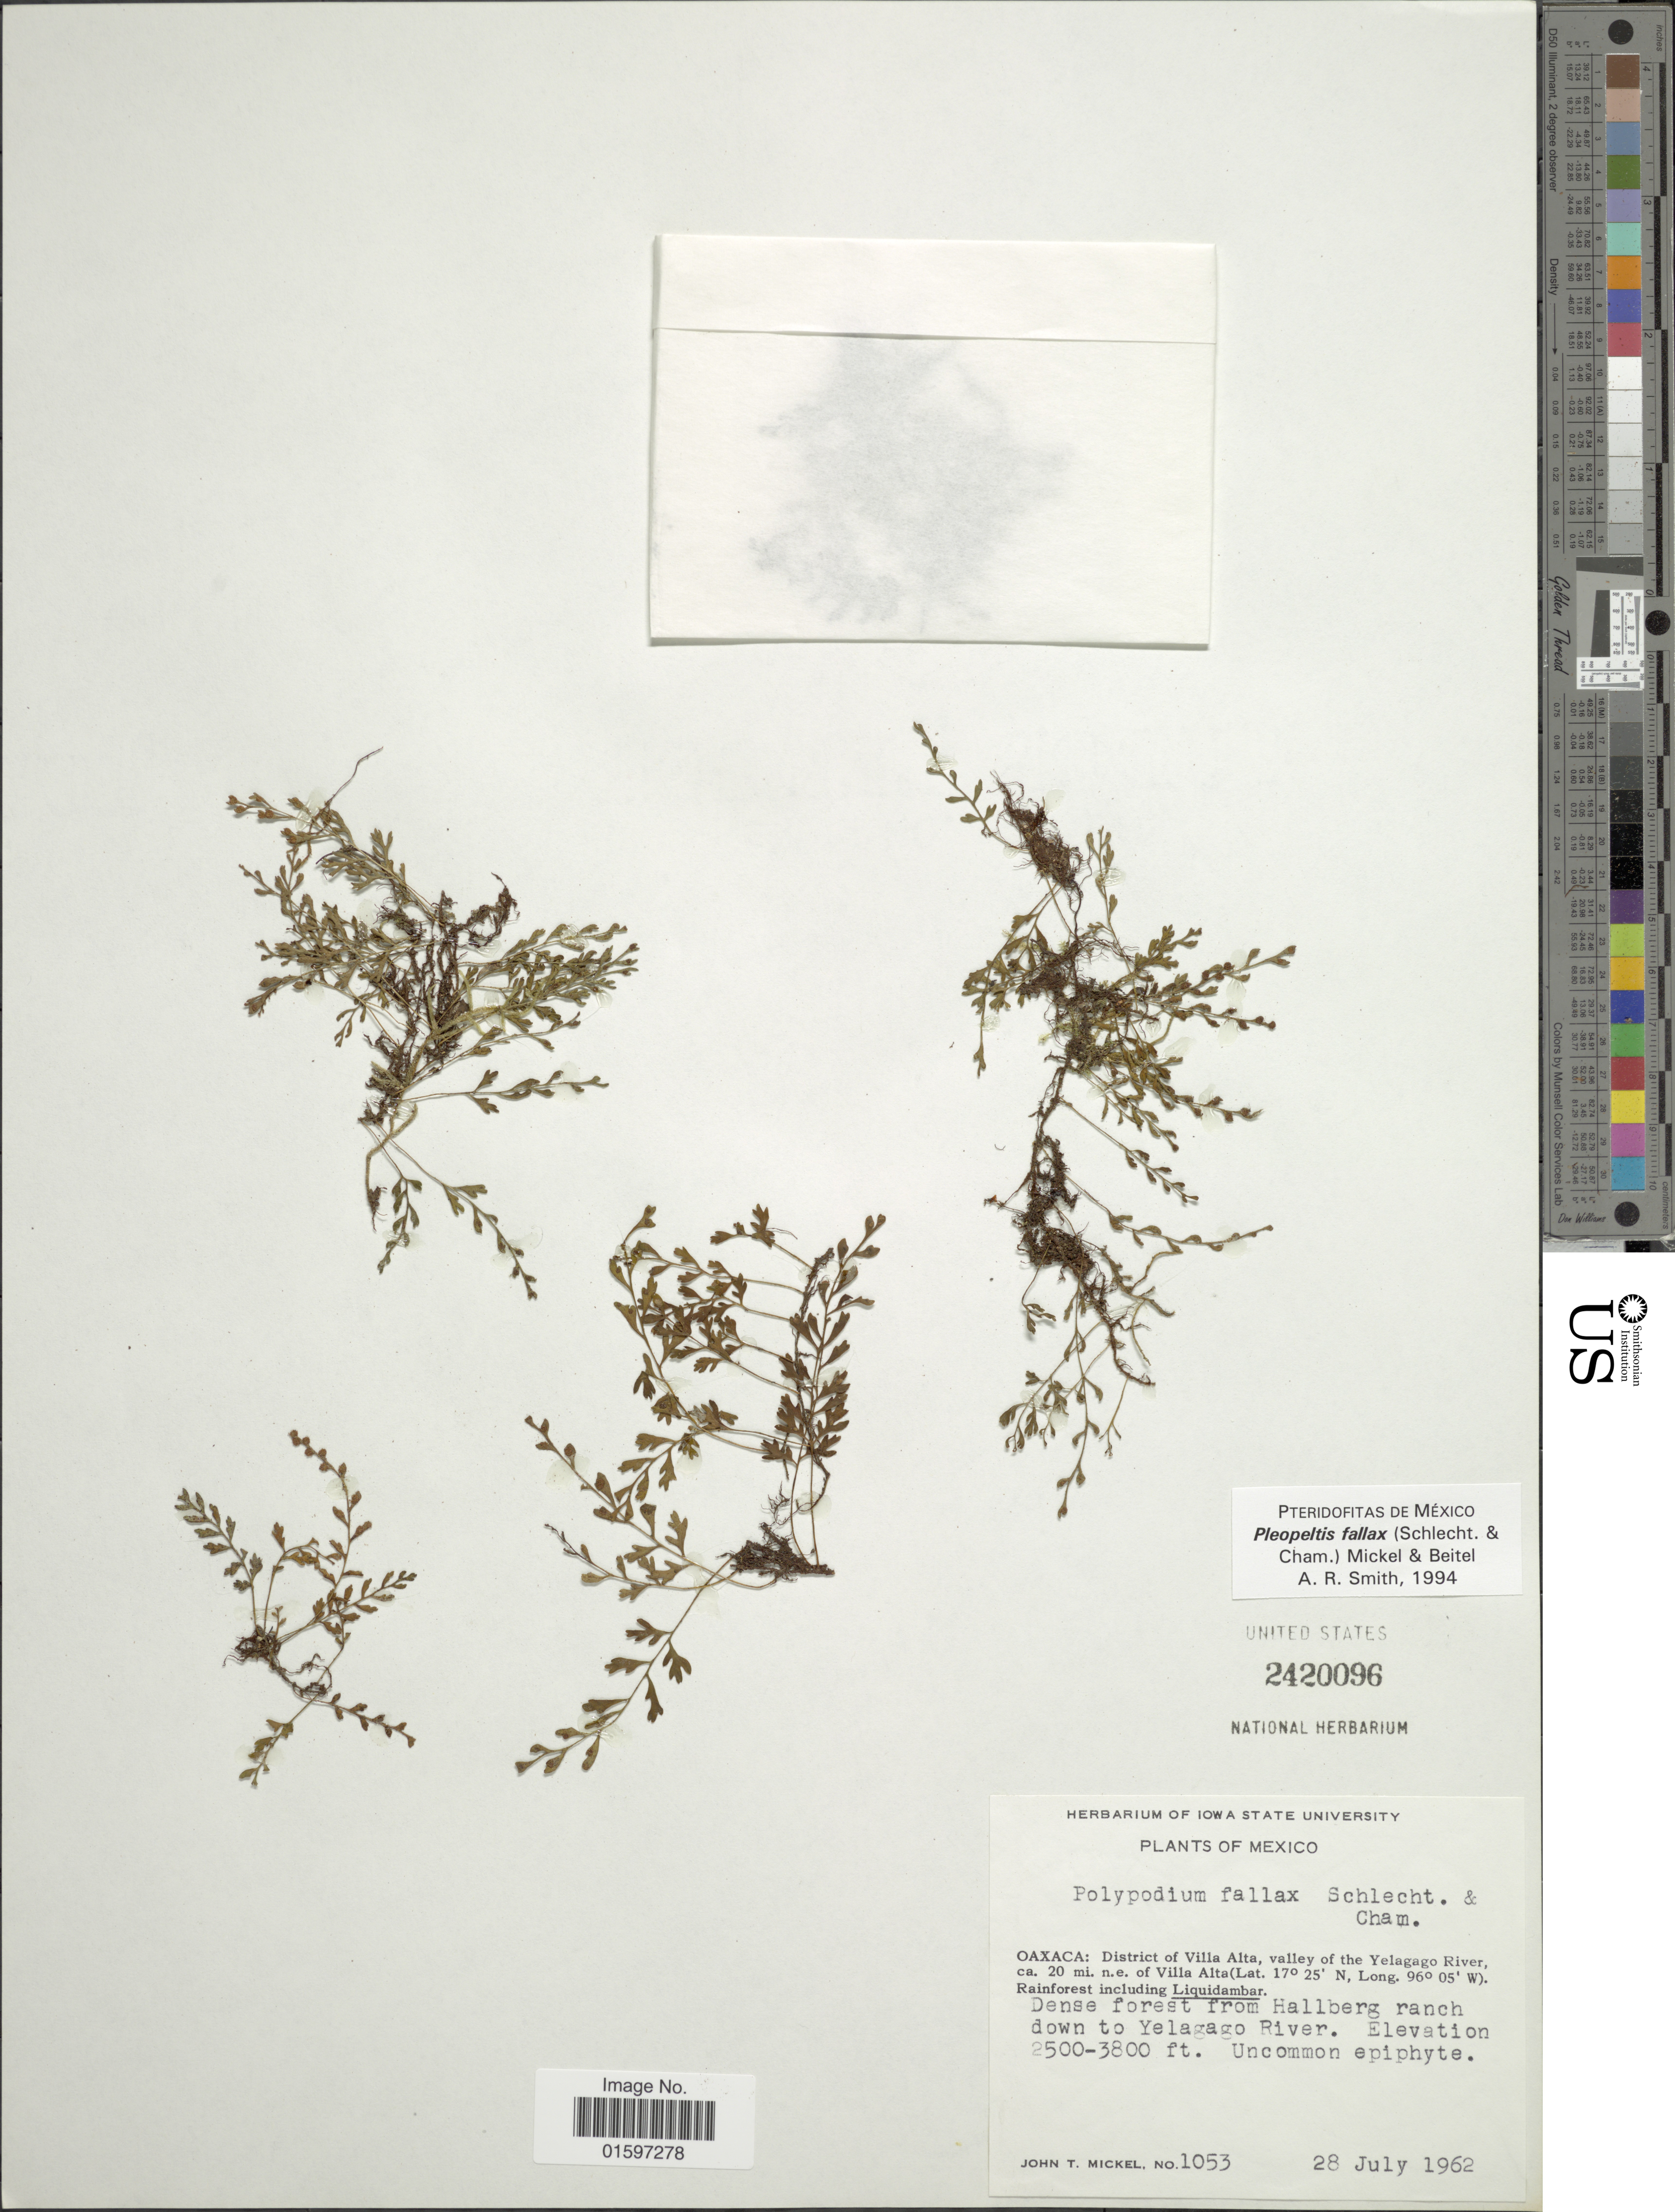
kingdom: Plantae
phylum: Tracheophyta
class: Polypodiopsida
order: Polypodiales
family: Polypodiaceae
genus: Pleopeltis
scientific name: Pleopeltis fallax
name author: (Schltdl. & Cham.) Mickel & Beitel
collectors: J. T. Mickel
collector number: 1053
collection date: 1962-07-28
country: Mexico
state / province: Oaxaca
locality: Mexico, District of Villa Alta, valley of the Yelagago River, ca. 20 mi. n. e. of Villa Alta, dense forest from Hallberg ranch down to Yelagago River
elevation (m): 762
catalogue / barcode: US 2420096